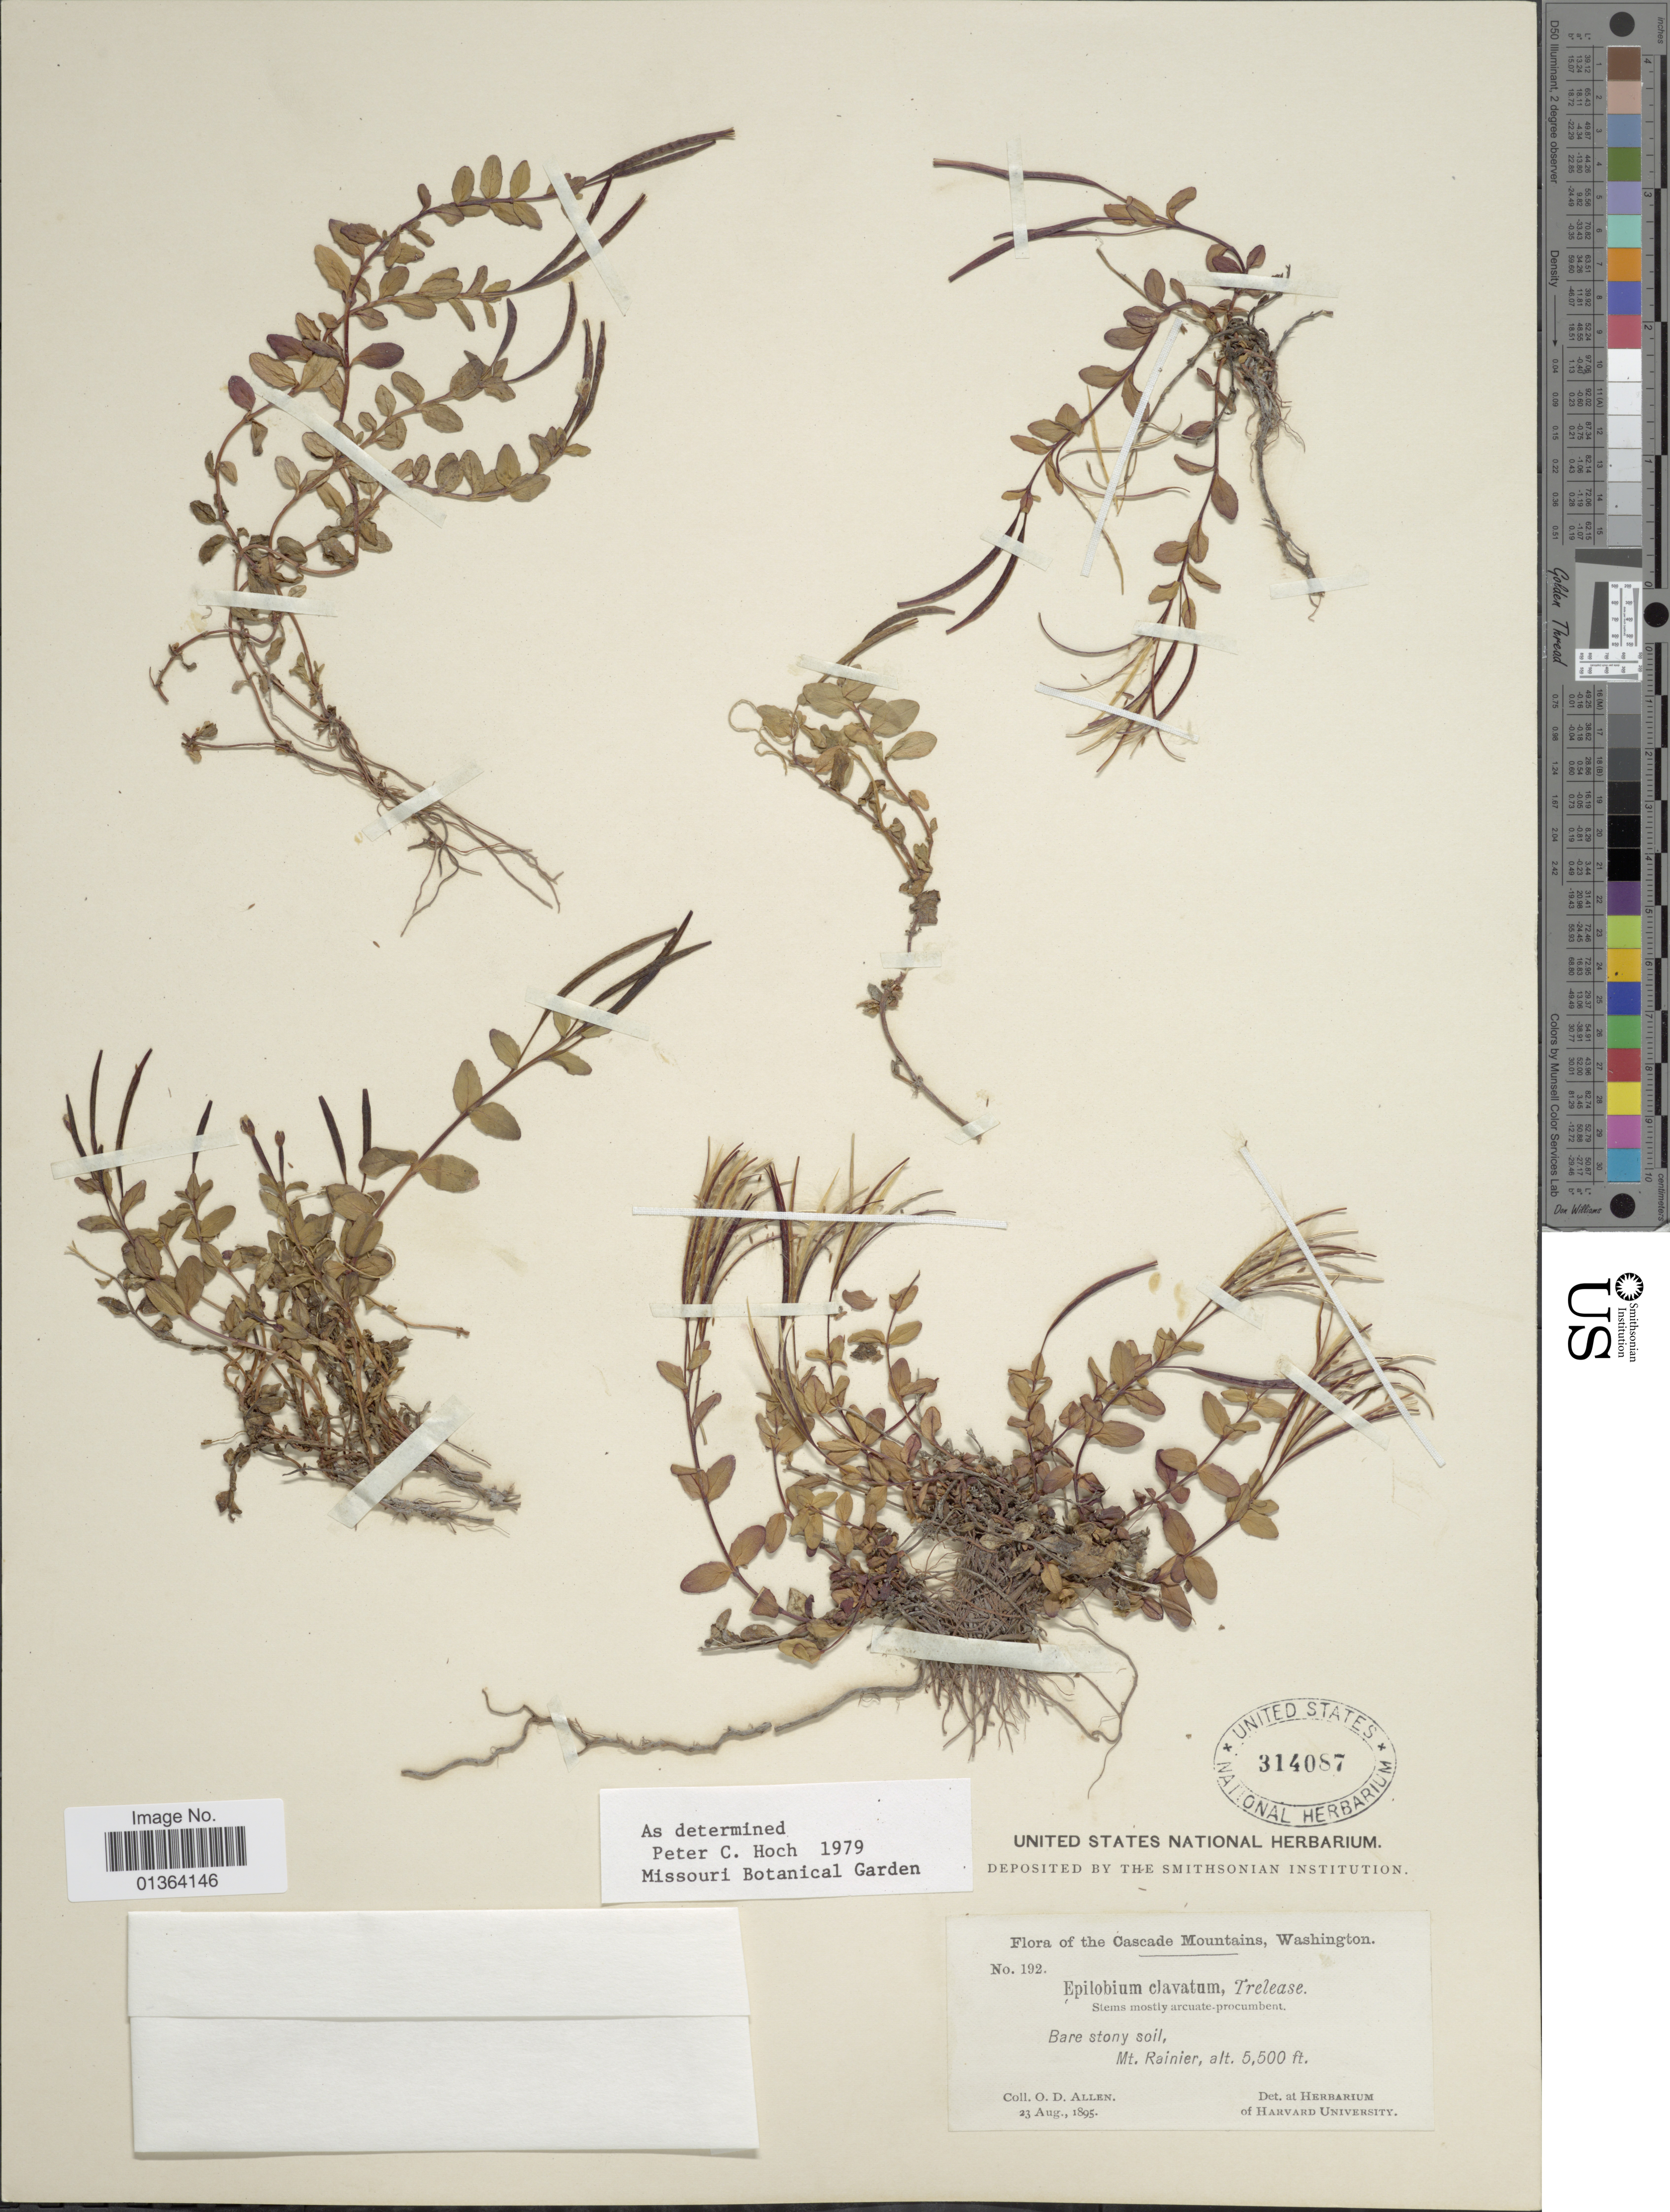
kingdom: Plantae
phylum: Tracheophyta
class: Magnoliopsida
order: Myrtales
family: Onagraceae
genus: Epilobium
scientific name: Epilobium clavatum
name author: Hausskn.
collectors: O. D. Allen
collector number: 192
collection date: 1895-08-23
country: United States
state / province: Washington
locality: Cascade Mountains. Mt. Rainier.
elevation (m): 1676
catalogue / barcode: US 314087